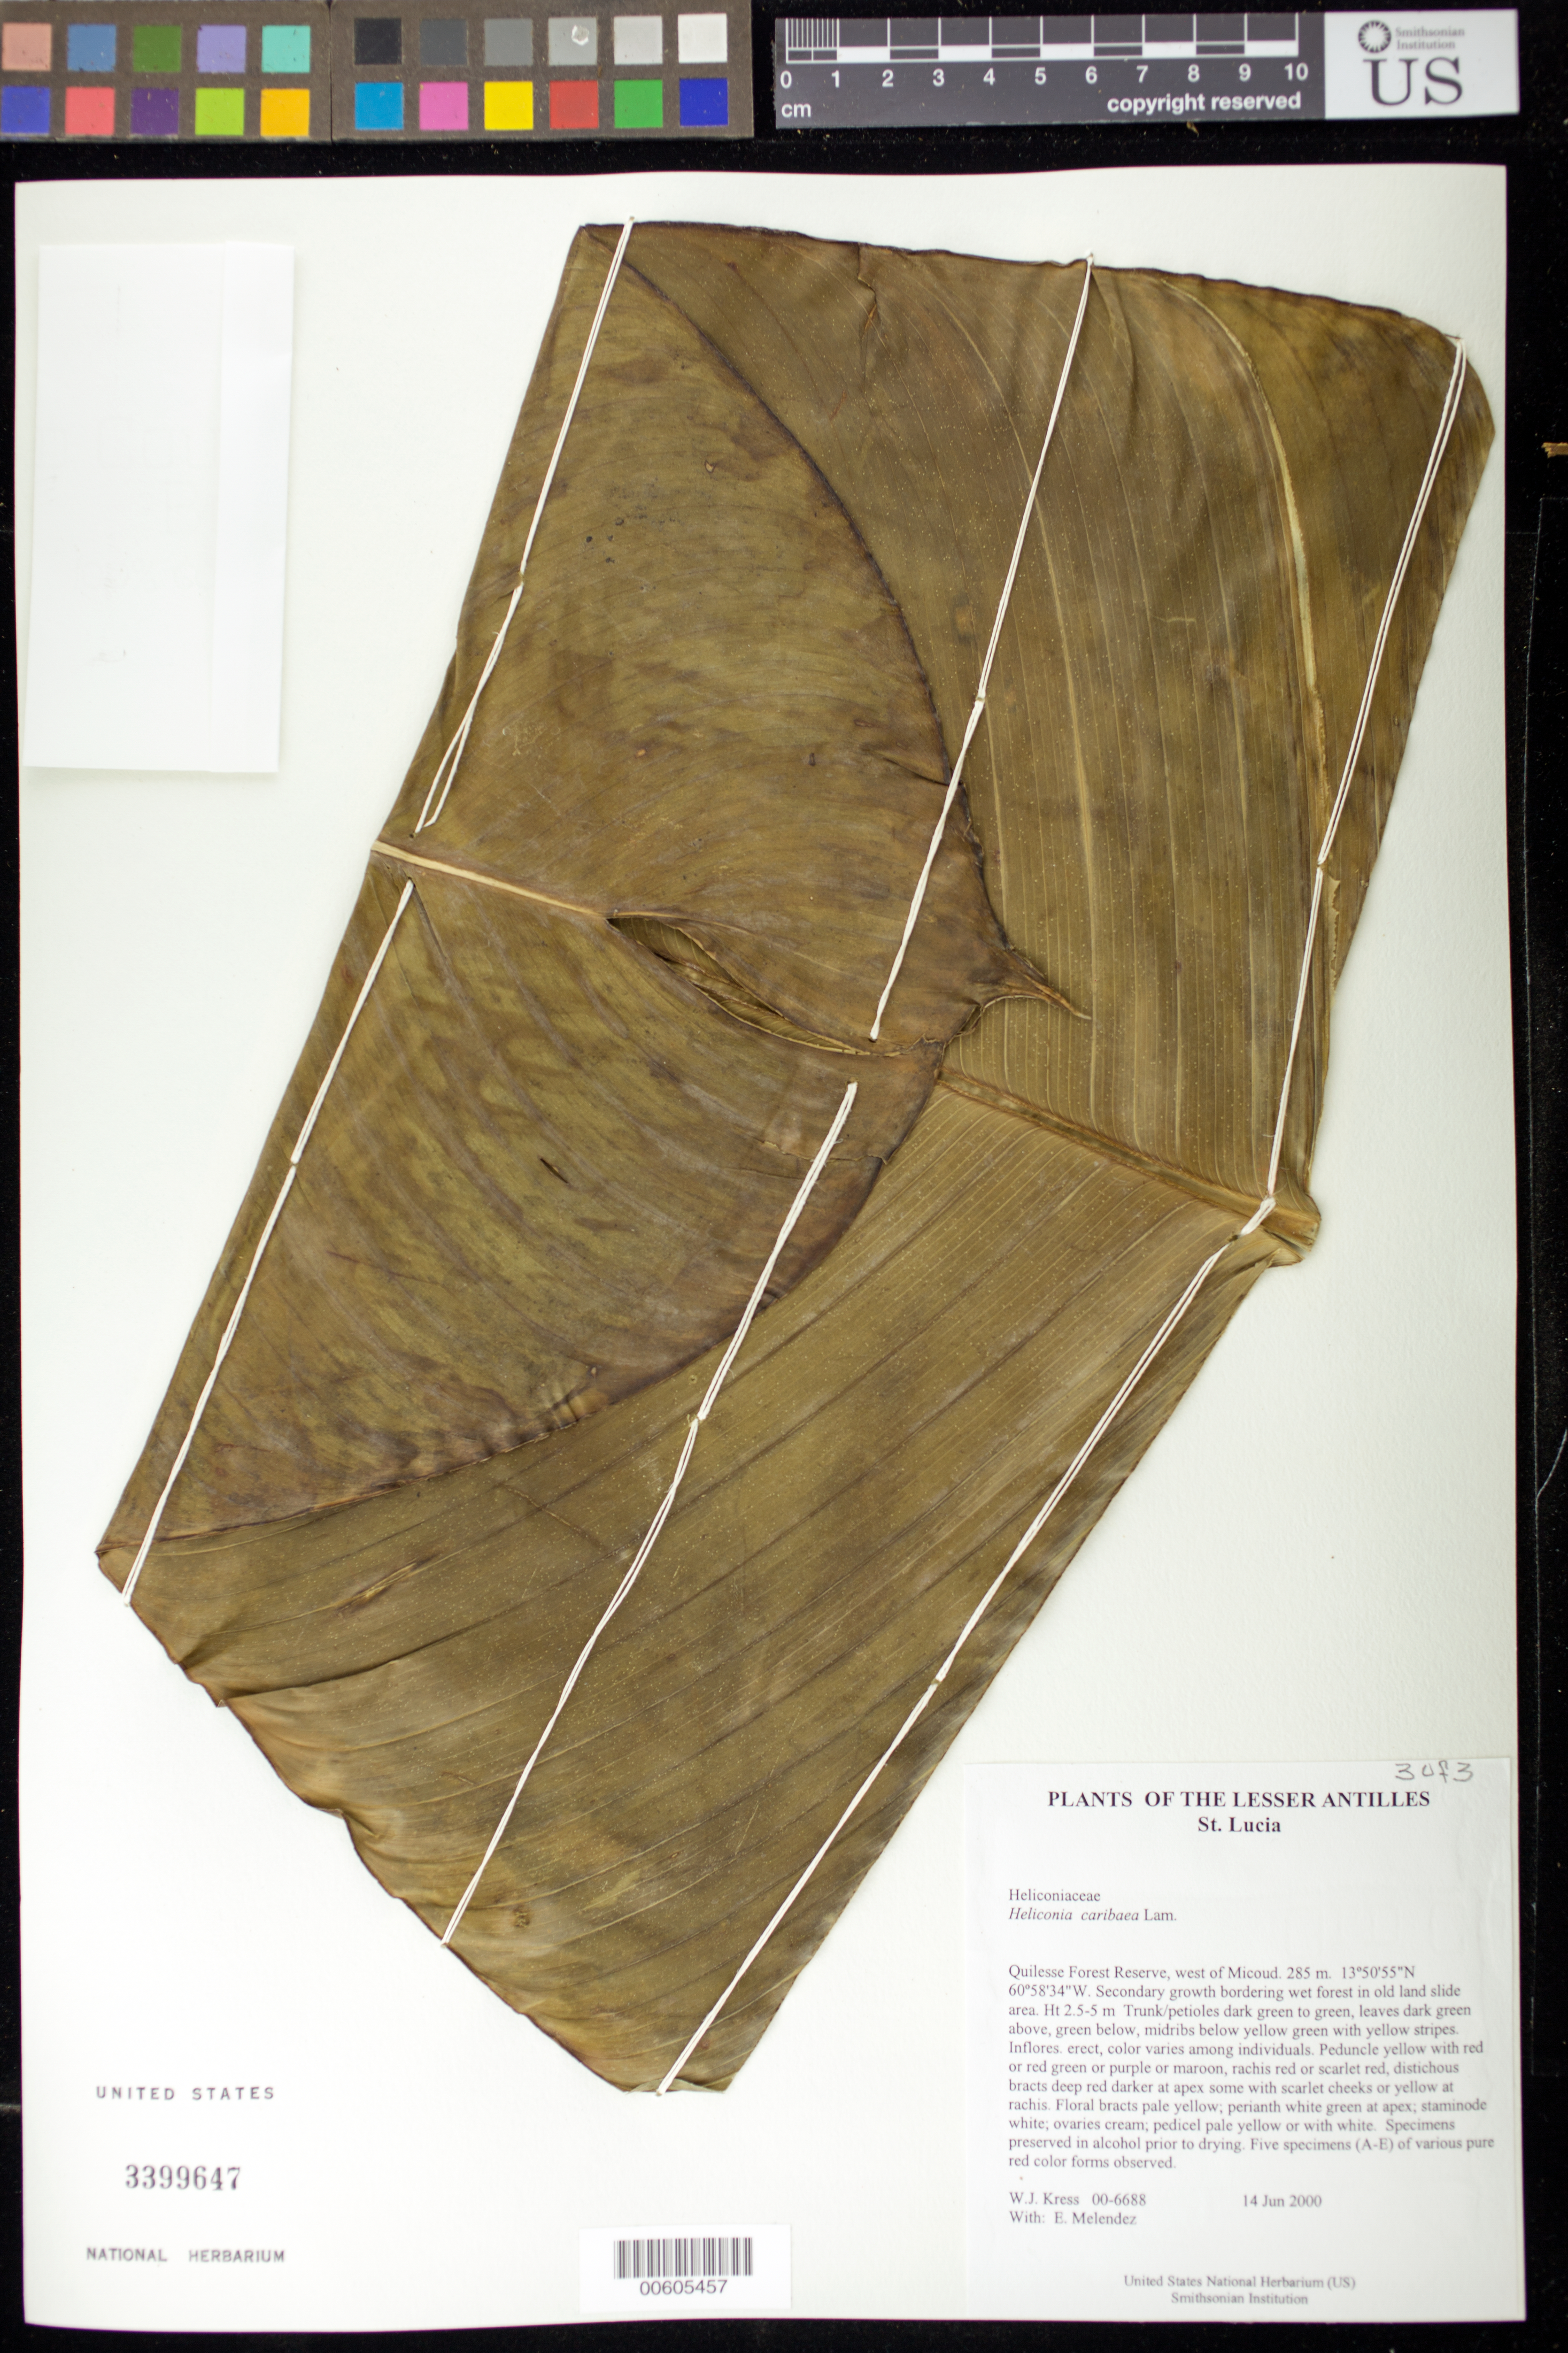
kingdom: Plantae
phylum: Tracheophyta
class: Liliopsida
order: Zingiberales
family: Heliconiaceae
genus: Heliconia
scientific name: Heliconia caribaea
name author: Lam.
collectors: W. J. Kress, E. Meléndez & E. Temeles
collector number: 00-6688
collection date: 2000-06-14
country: St. Lucia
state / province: Micoud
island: St. Lucia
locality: Quilesse Forest Reserve, west of Micoud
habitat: Secondary growth bordering wet forest in old land slide area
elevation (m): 285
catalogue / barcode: US 3399647